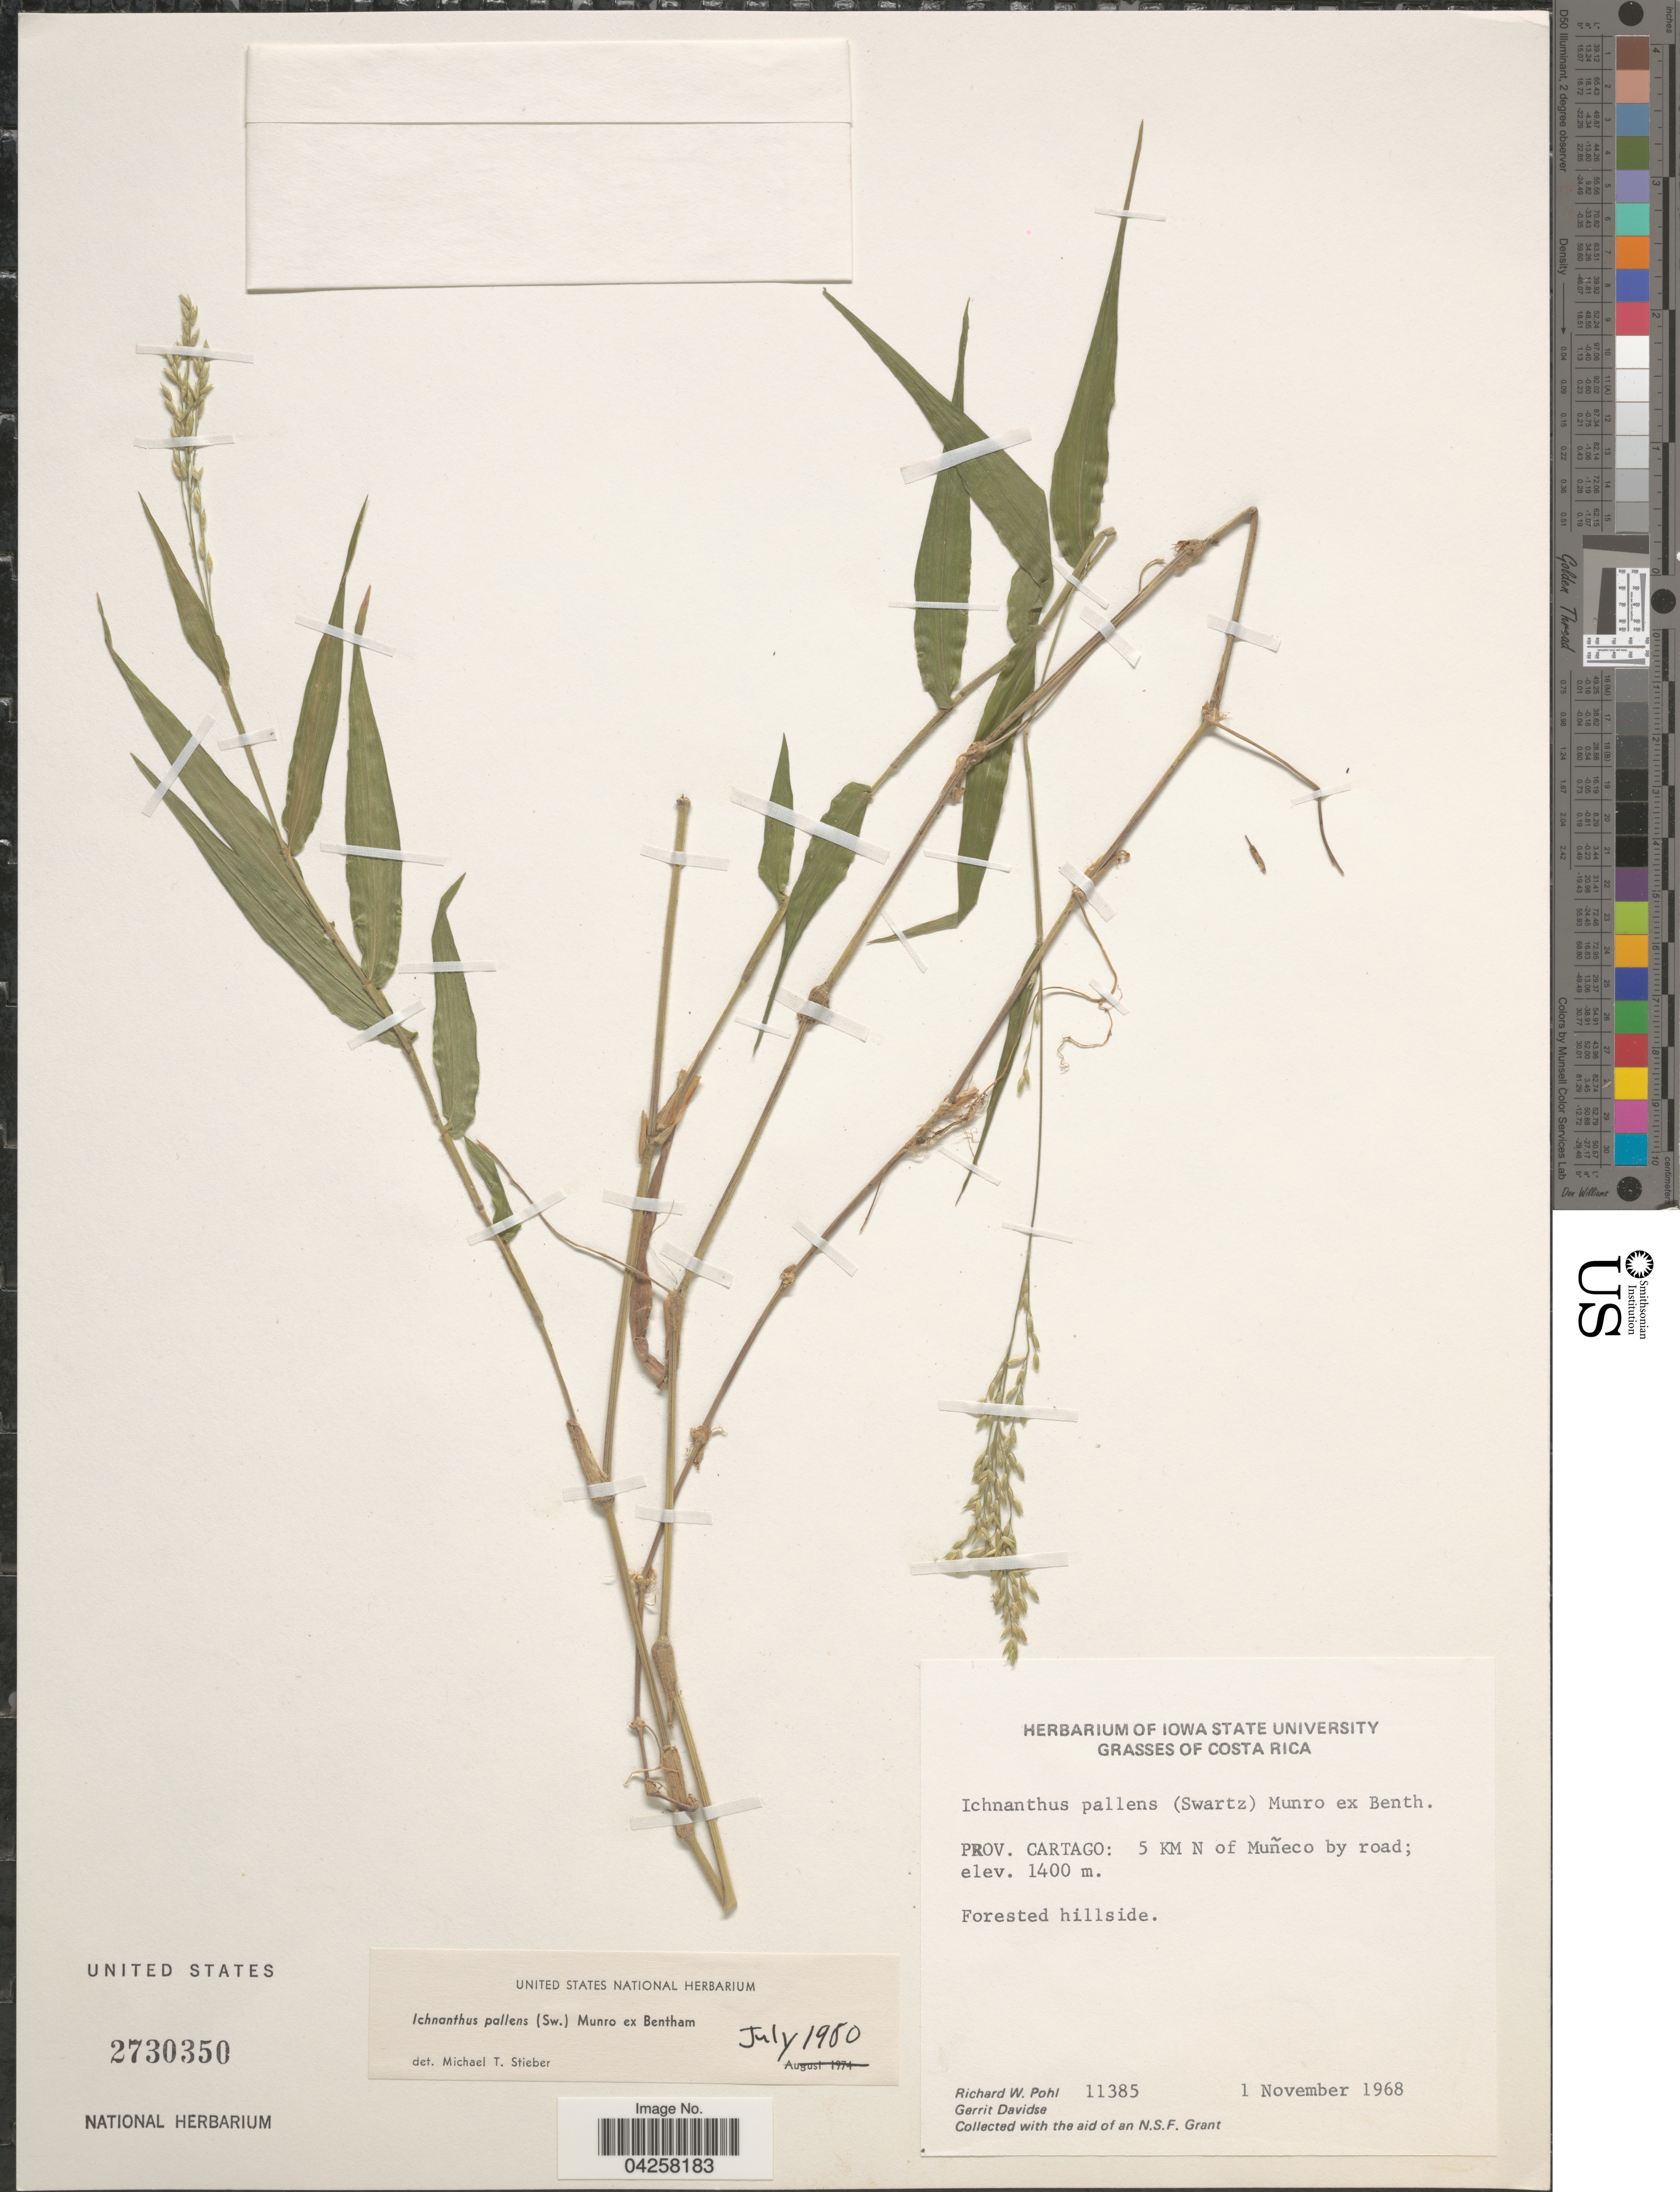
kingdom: Plantae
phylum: Tracheophyta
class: Liliopsida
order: Poales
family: Poaceae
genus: Ichnanthus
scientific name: Ichnanthus pallens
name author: (Sw.) Munro ex Benth.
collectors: R. W. Pohl & G. Davidse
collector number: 11385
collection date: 1968-11-01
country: Costa Rica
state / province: Cartago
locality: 5 KM N of Muñeco by road.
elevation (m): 1400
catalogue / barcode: US 2730350